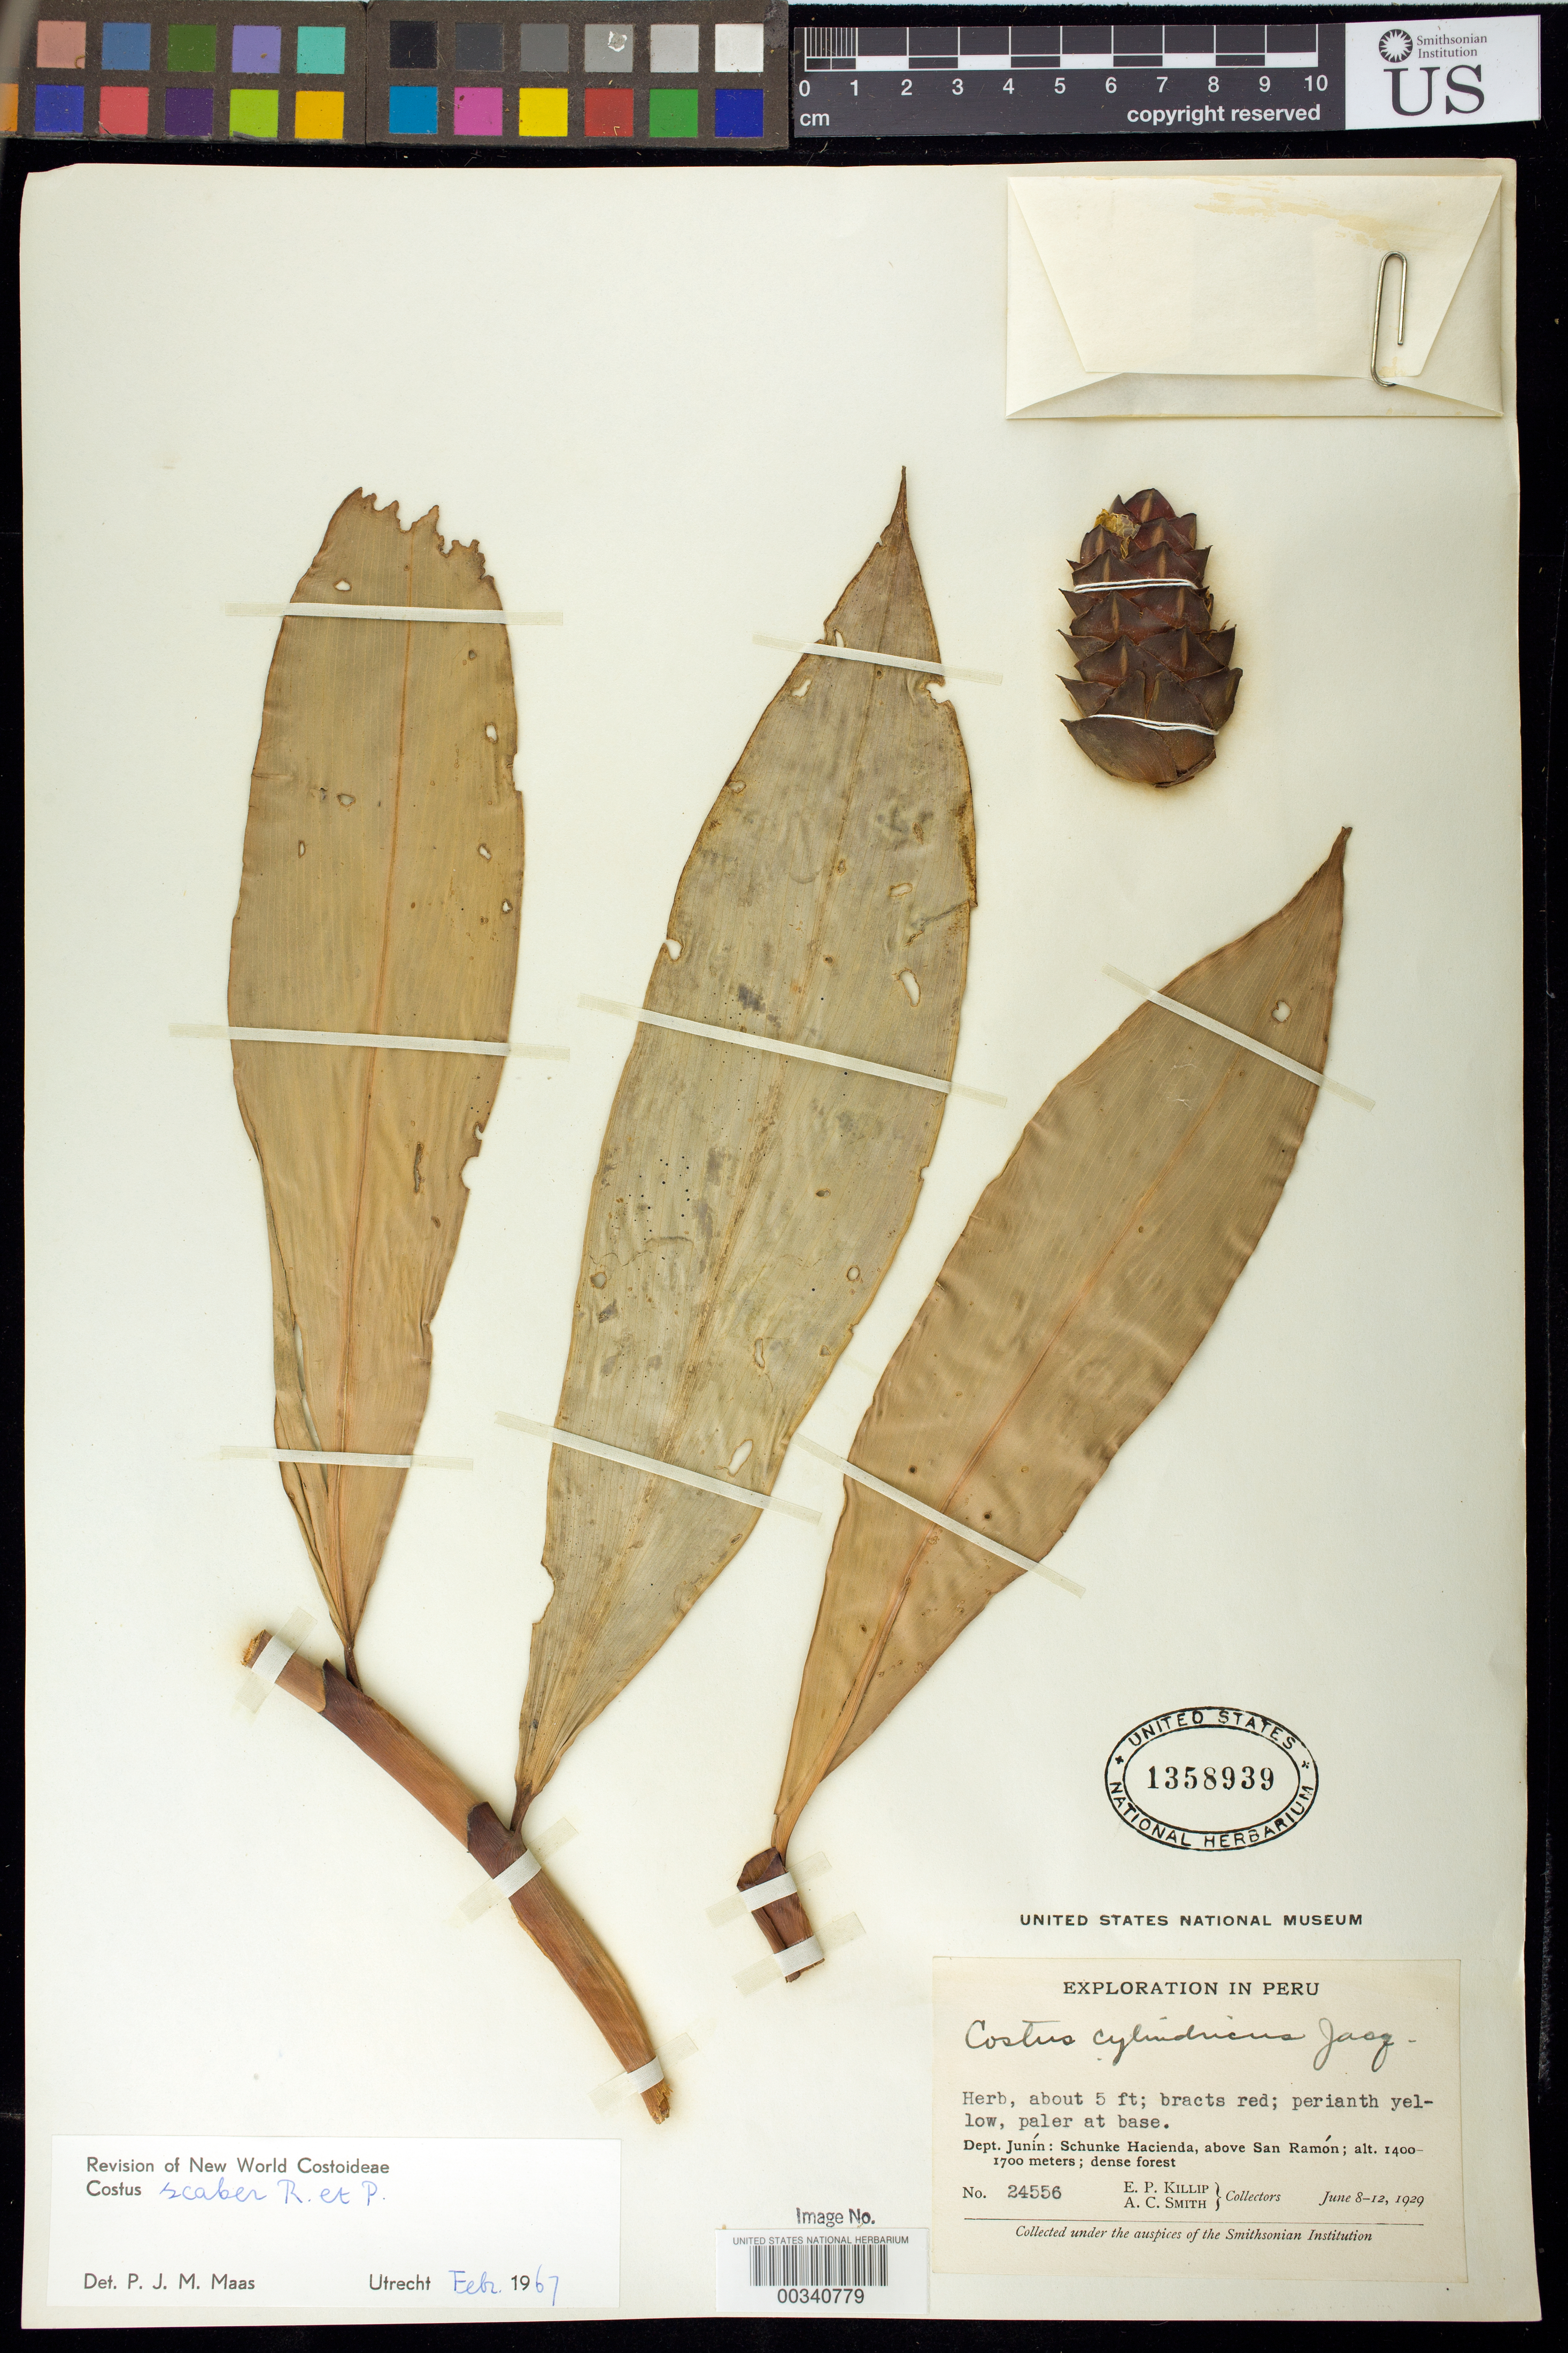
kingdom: Plantae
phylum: Tracheophyta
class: Liliopsida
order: Zingiberales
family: Costaceae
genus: Costus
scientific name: Costus scaber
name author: Ruiz & Pav.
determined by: Maas, Paul J. M.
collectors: E. P. Killip & A. C. Smith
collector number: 24556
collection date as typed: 08 Jun 1929 to 12 Jun 1929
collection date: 1929-06-08/1929-06-12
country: Peru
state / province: Junín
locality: Schunke Hacienda, above San Ramon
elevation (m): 1400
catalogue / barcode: US 1358939